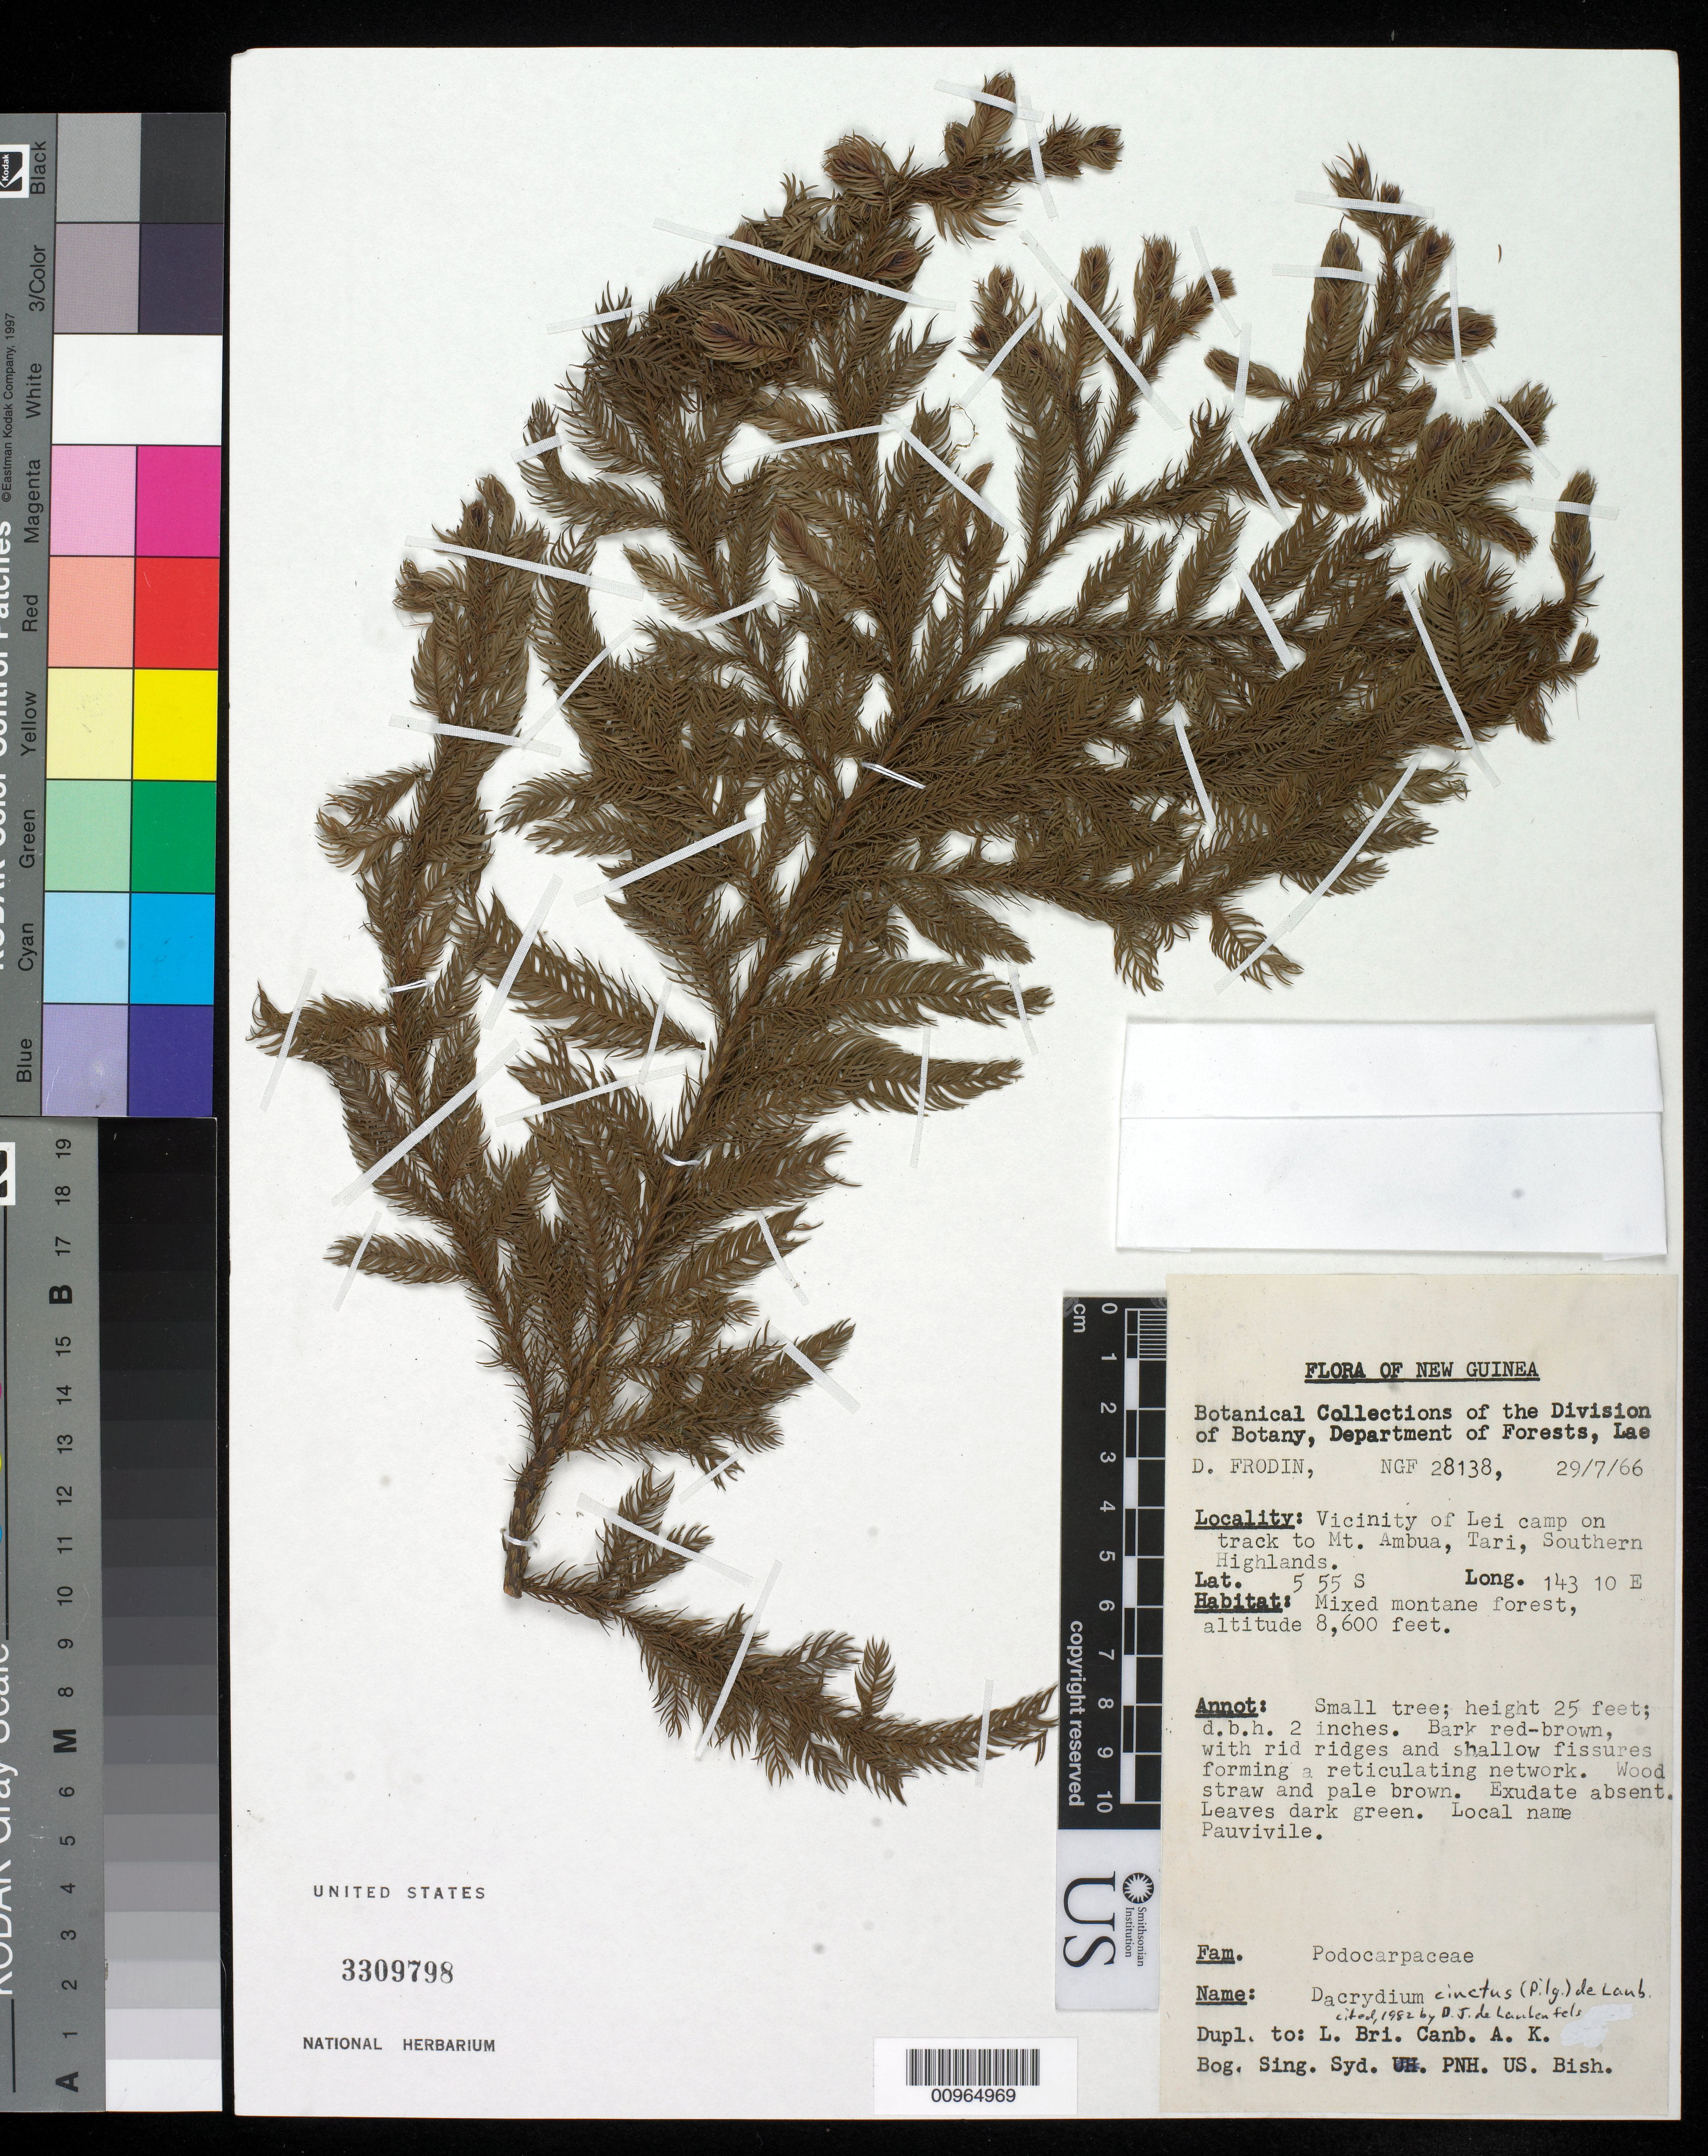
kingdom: Plantae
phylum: Tracheophyta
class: Pinopsida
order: Pinales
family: Podocarpaceae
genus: Dacrydium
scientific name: Dacrydium cinctus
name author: (Pilg.) de Laub.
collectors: D. G. Frodin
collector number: NGF 28138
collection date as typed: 29 Jun 1966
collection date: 1966-06-29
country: Papua New Guinea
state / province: Southern Highlands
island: New Guinea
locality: Vicinity of Lei camp on track to Mt. Ambua, Tari. Mixed montane forest.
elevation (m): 2621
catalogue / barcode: US 3309798